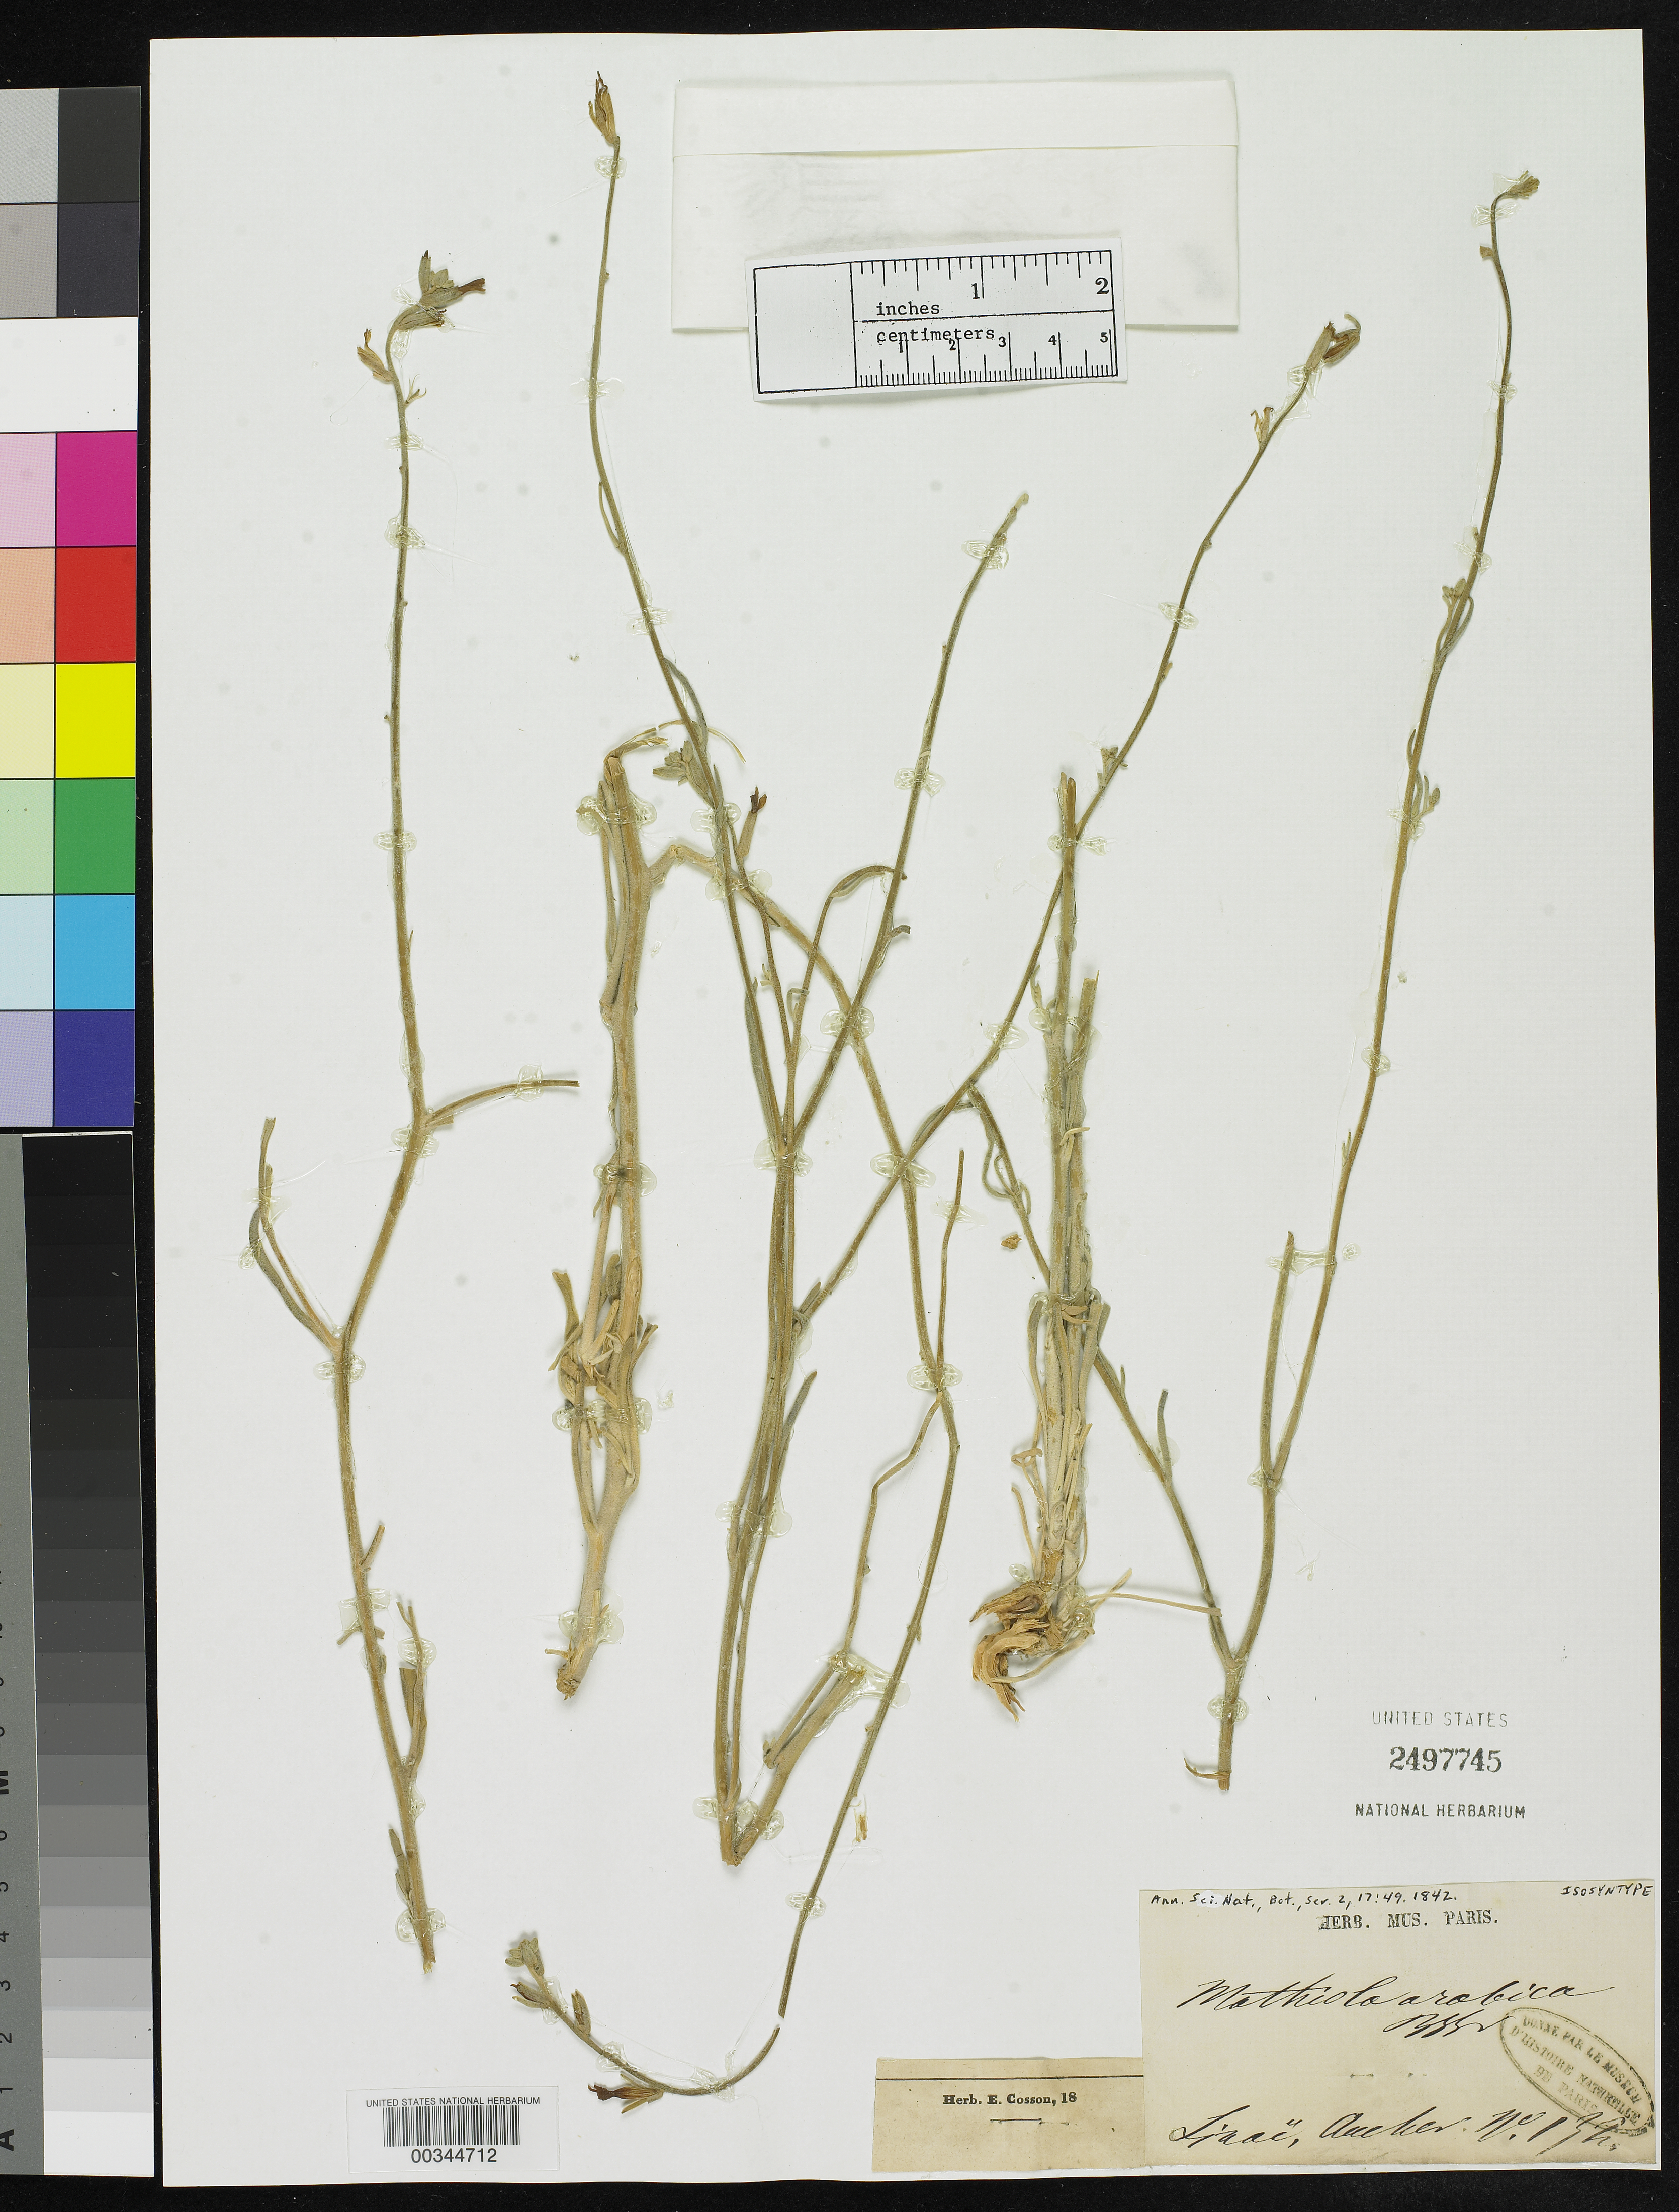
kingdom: Plantae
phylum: Tracheophyta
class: Magnoliopsida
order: Brassicales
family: Brassicaceae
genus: Matthiola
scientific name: Matthiola arabica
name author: Boiss.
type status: Isosyntype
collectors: P. Aucher-Éloy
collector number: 132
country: Egypt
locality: Sinai.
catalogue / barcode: US 2497745